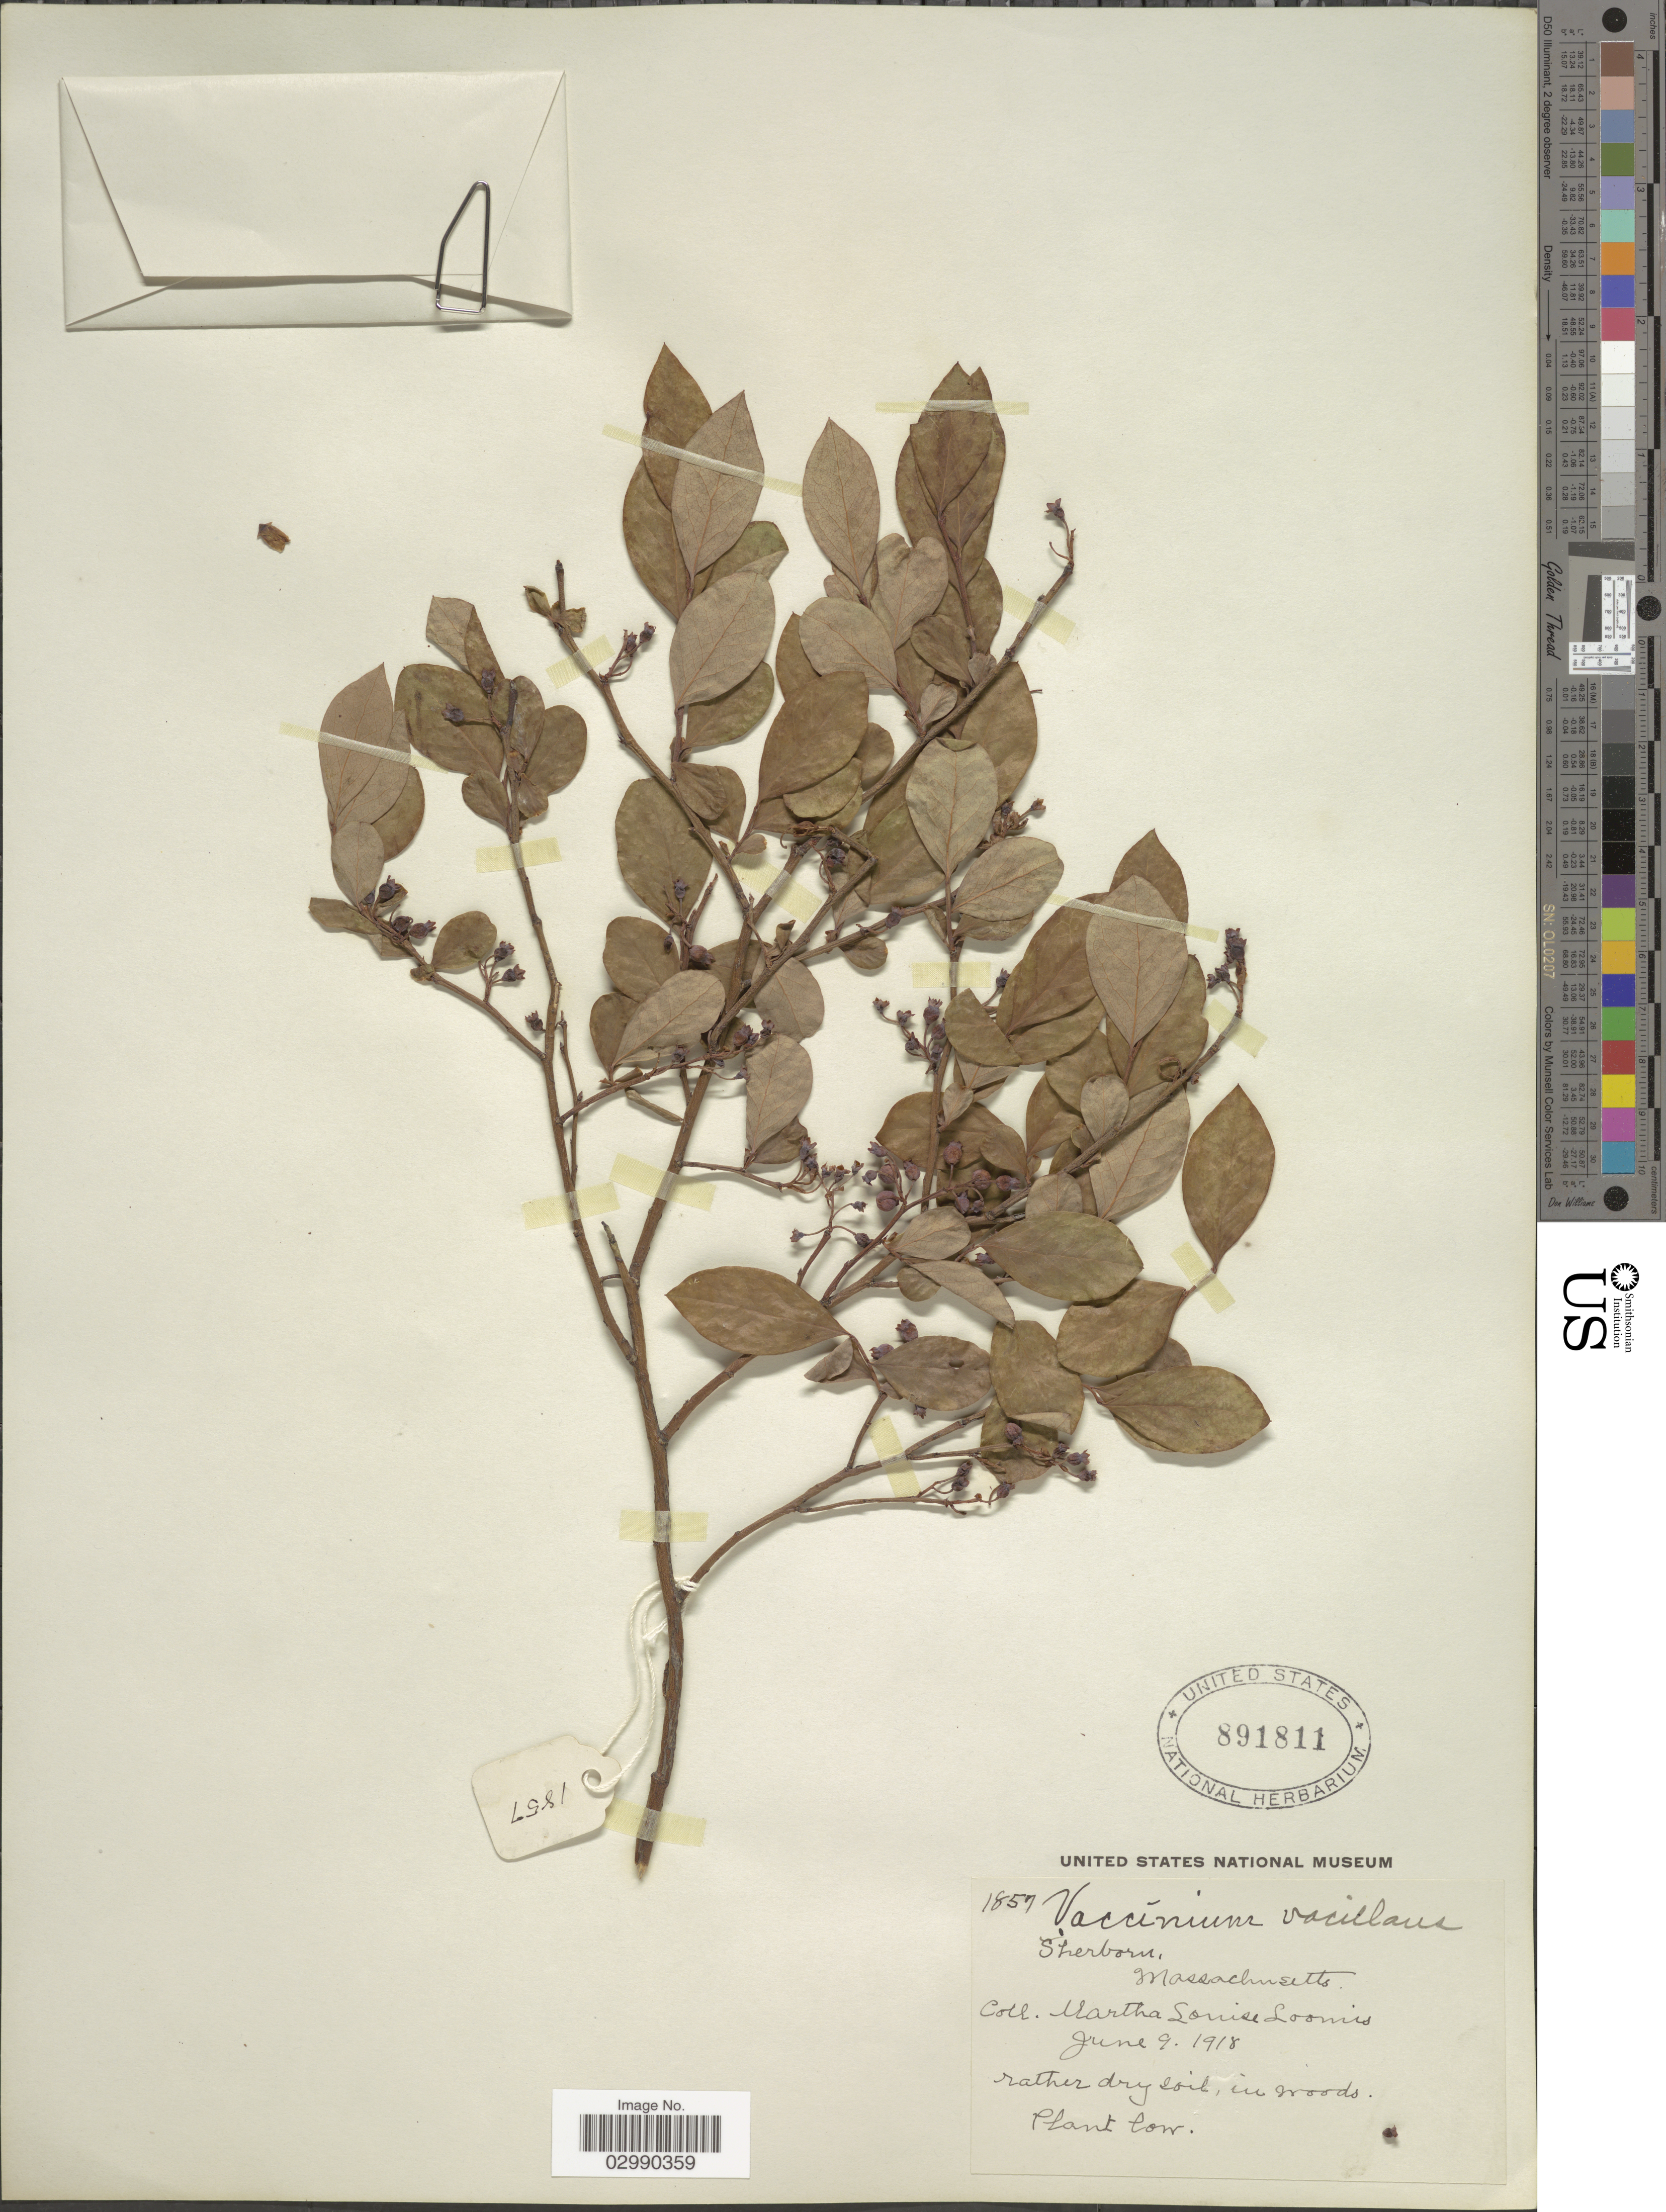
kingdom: Plantae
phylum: Tracheophyta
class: Magnoliopsida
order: Ericales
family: Ericaceae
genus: Vaccinium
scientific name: Vaccinium vacillans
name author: Kalm ex Torr.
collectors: M. L. Loomis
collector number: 1857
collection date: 1918-06-09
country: United States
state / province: Massachusetts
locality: Sherborn.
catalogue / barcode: US 891811